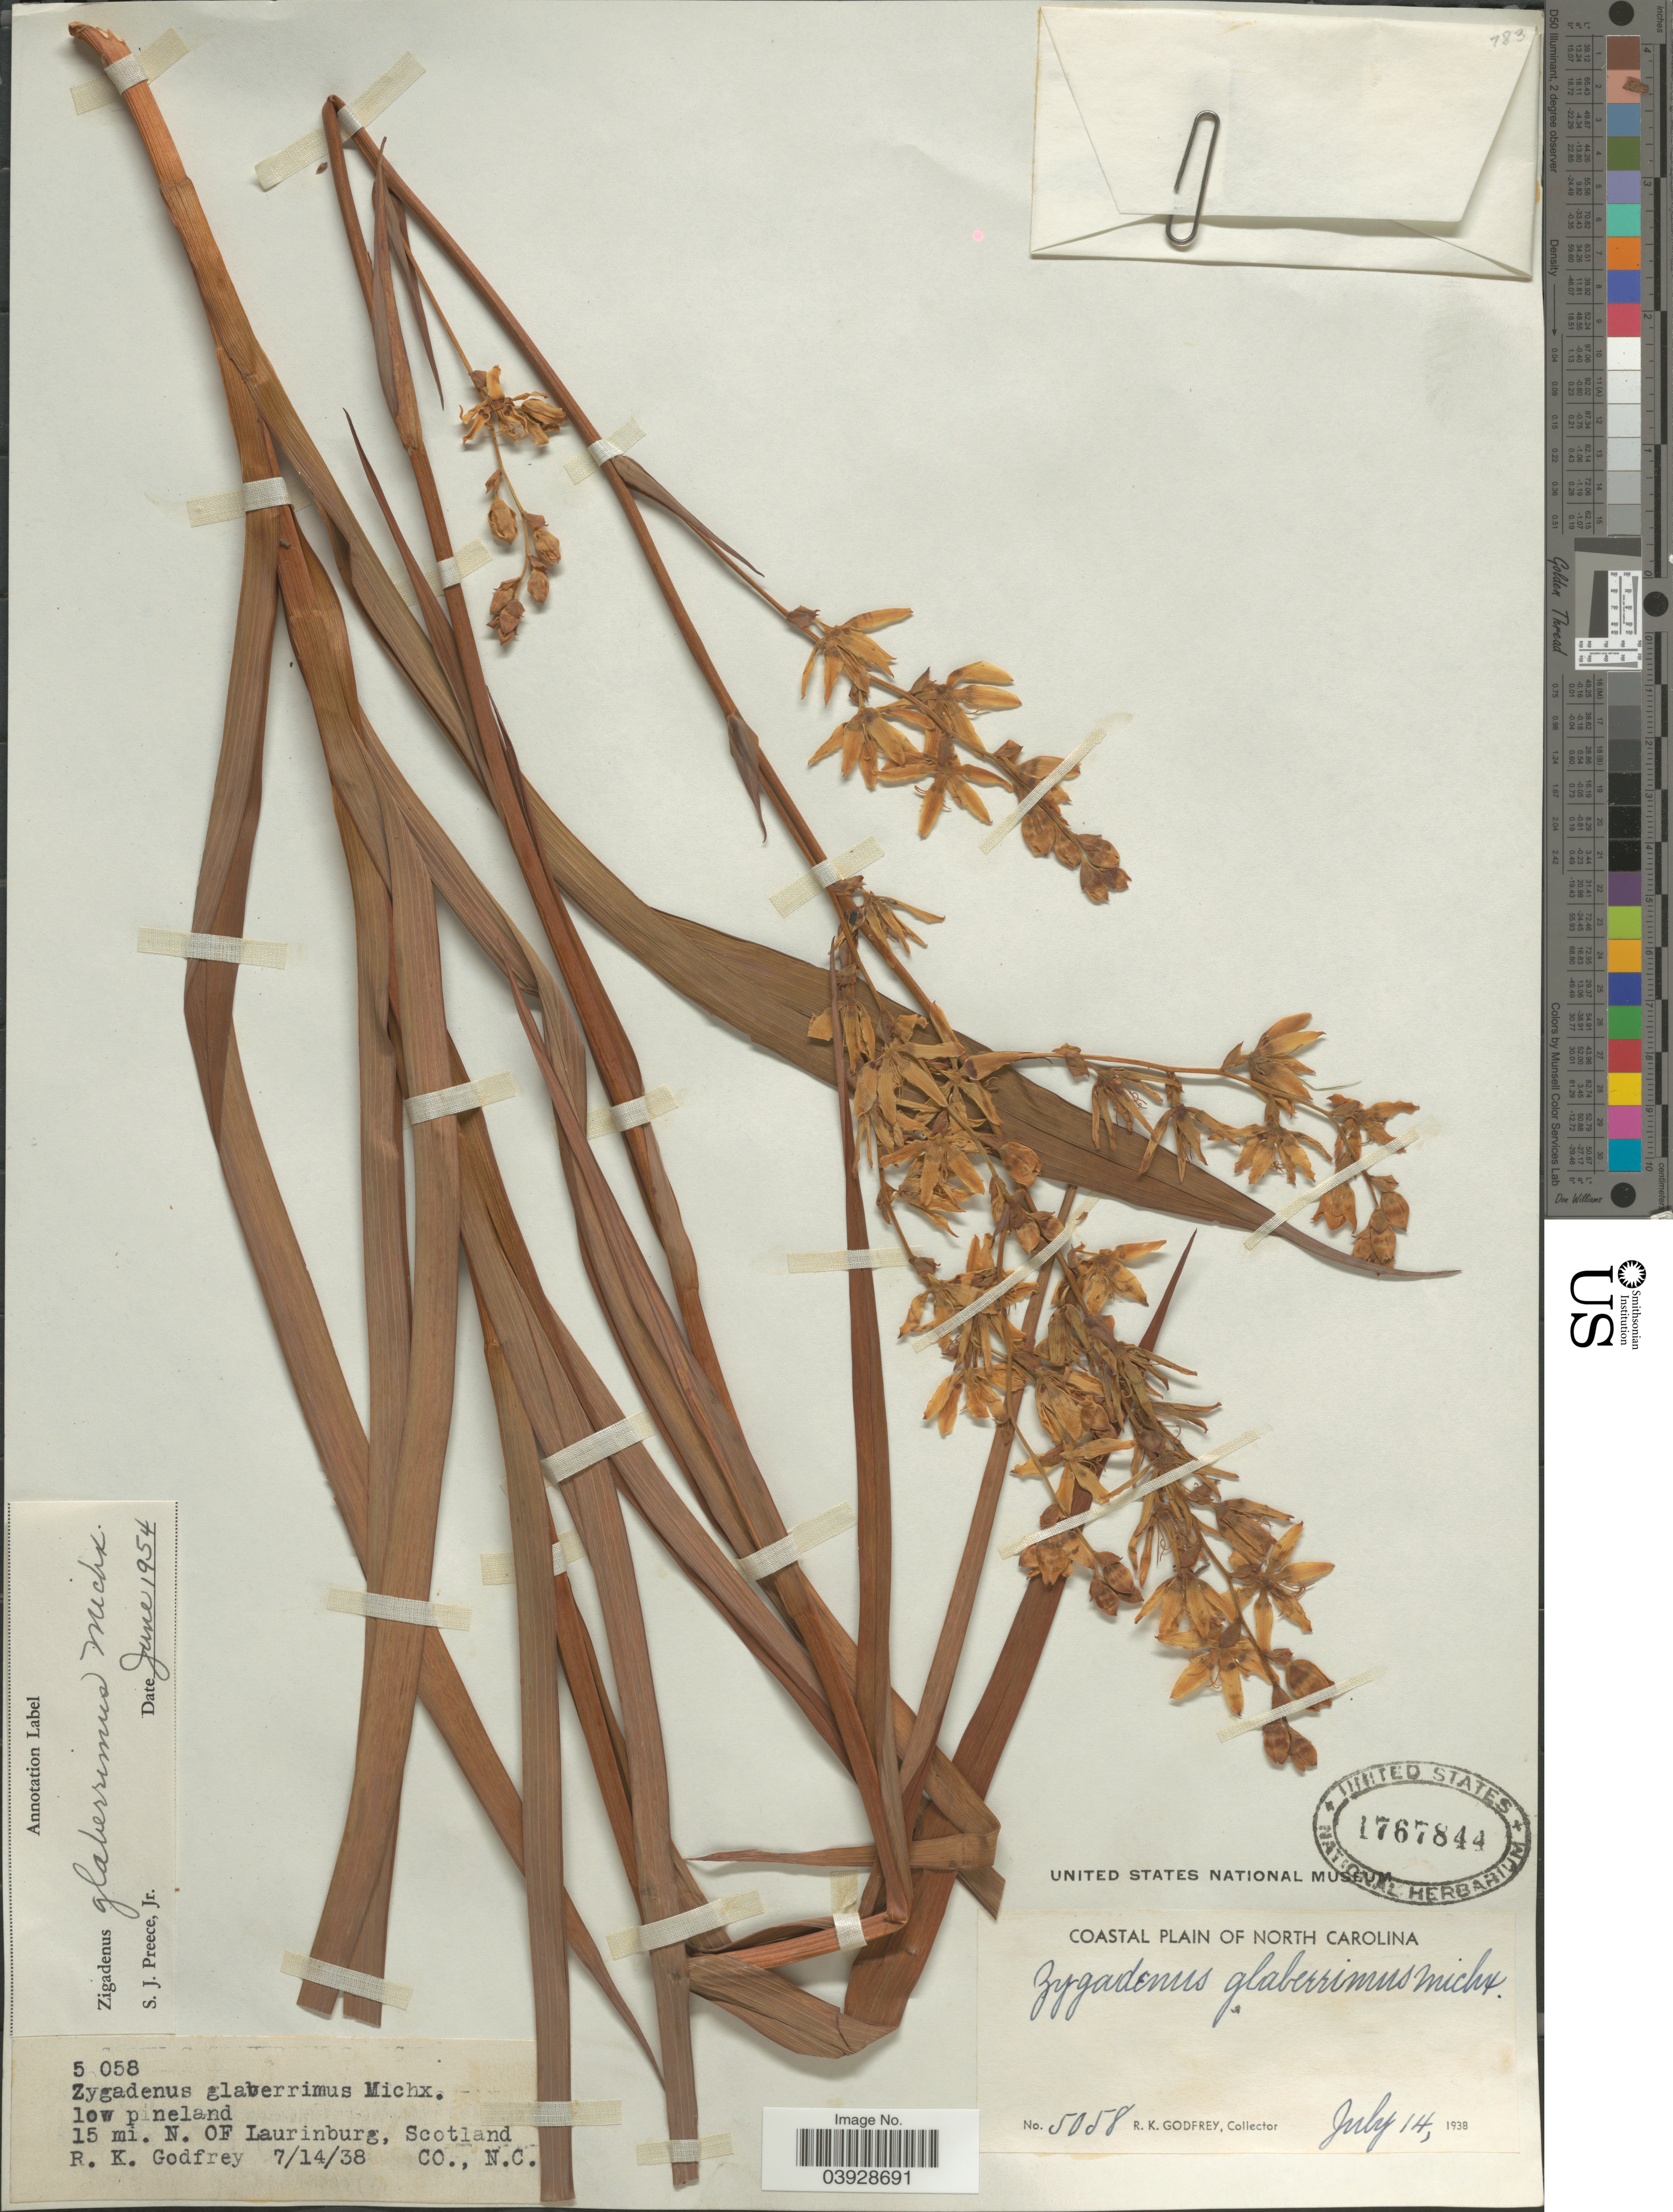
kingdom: Plantae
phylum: Tracheophyta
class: Liliopsida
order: Liliales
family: Melanthiaceae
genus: Zigadenus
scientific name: Zigadenus glaberrimus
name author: Michx.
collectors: R. K. Godfrey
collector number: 5058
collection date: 1938-07-14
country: United States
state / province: North Carolina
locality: Coastal Plain. 15 mi. N. OF Laurinburg, Scotland CO.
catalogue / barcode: US 1767844